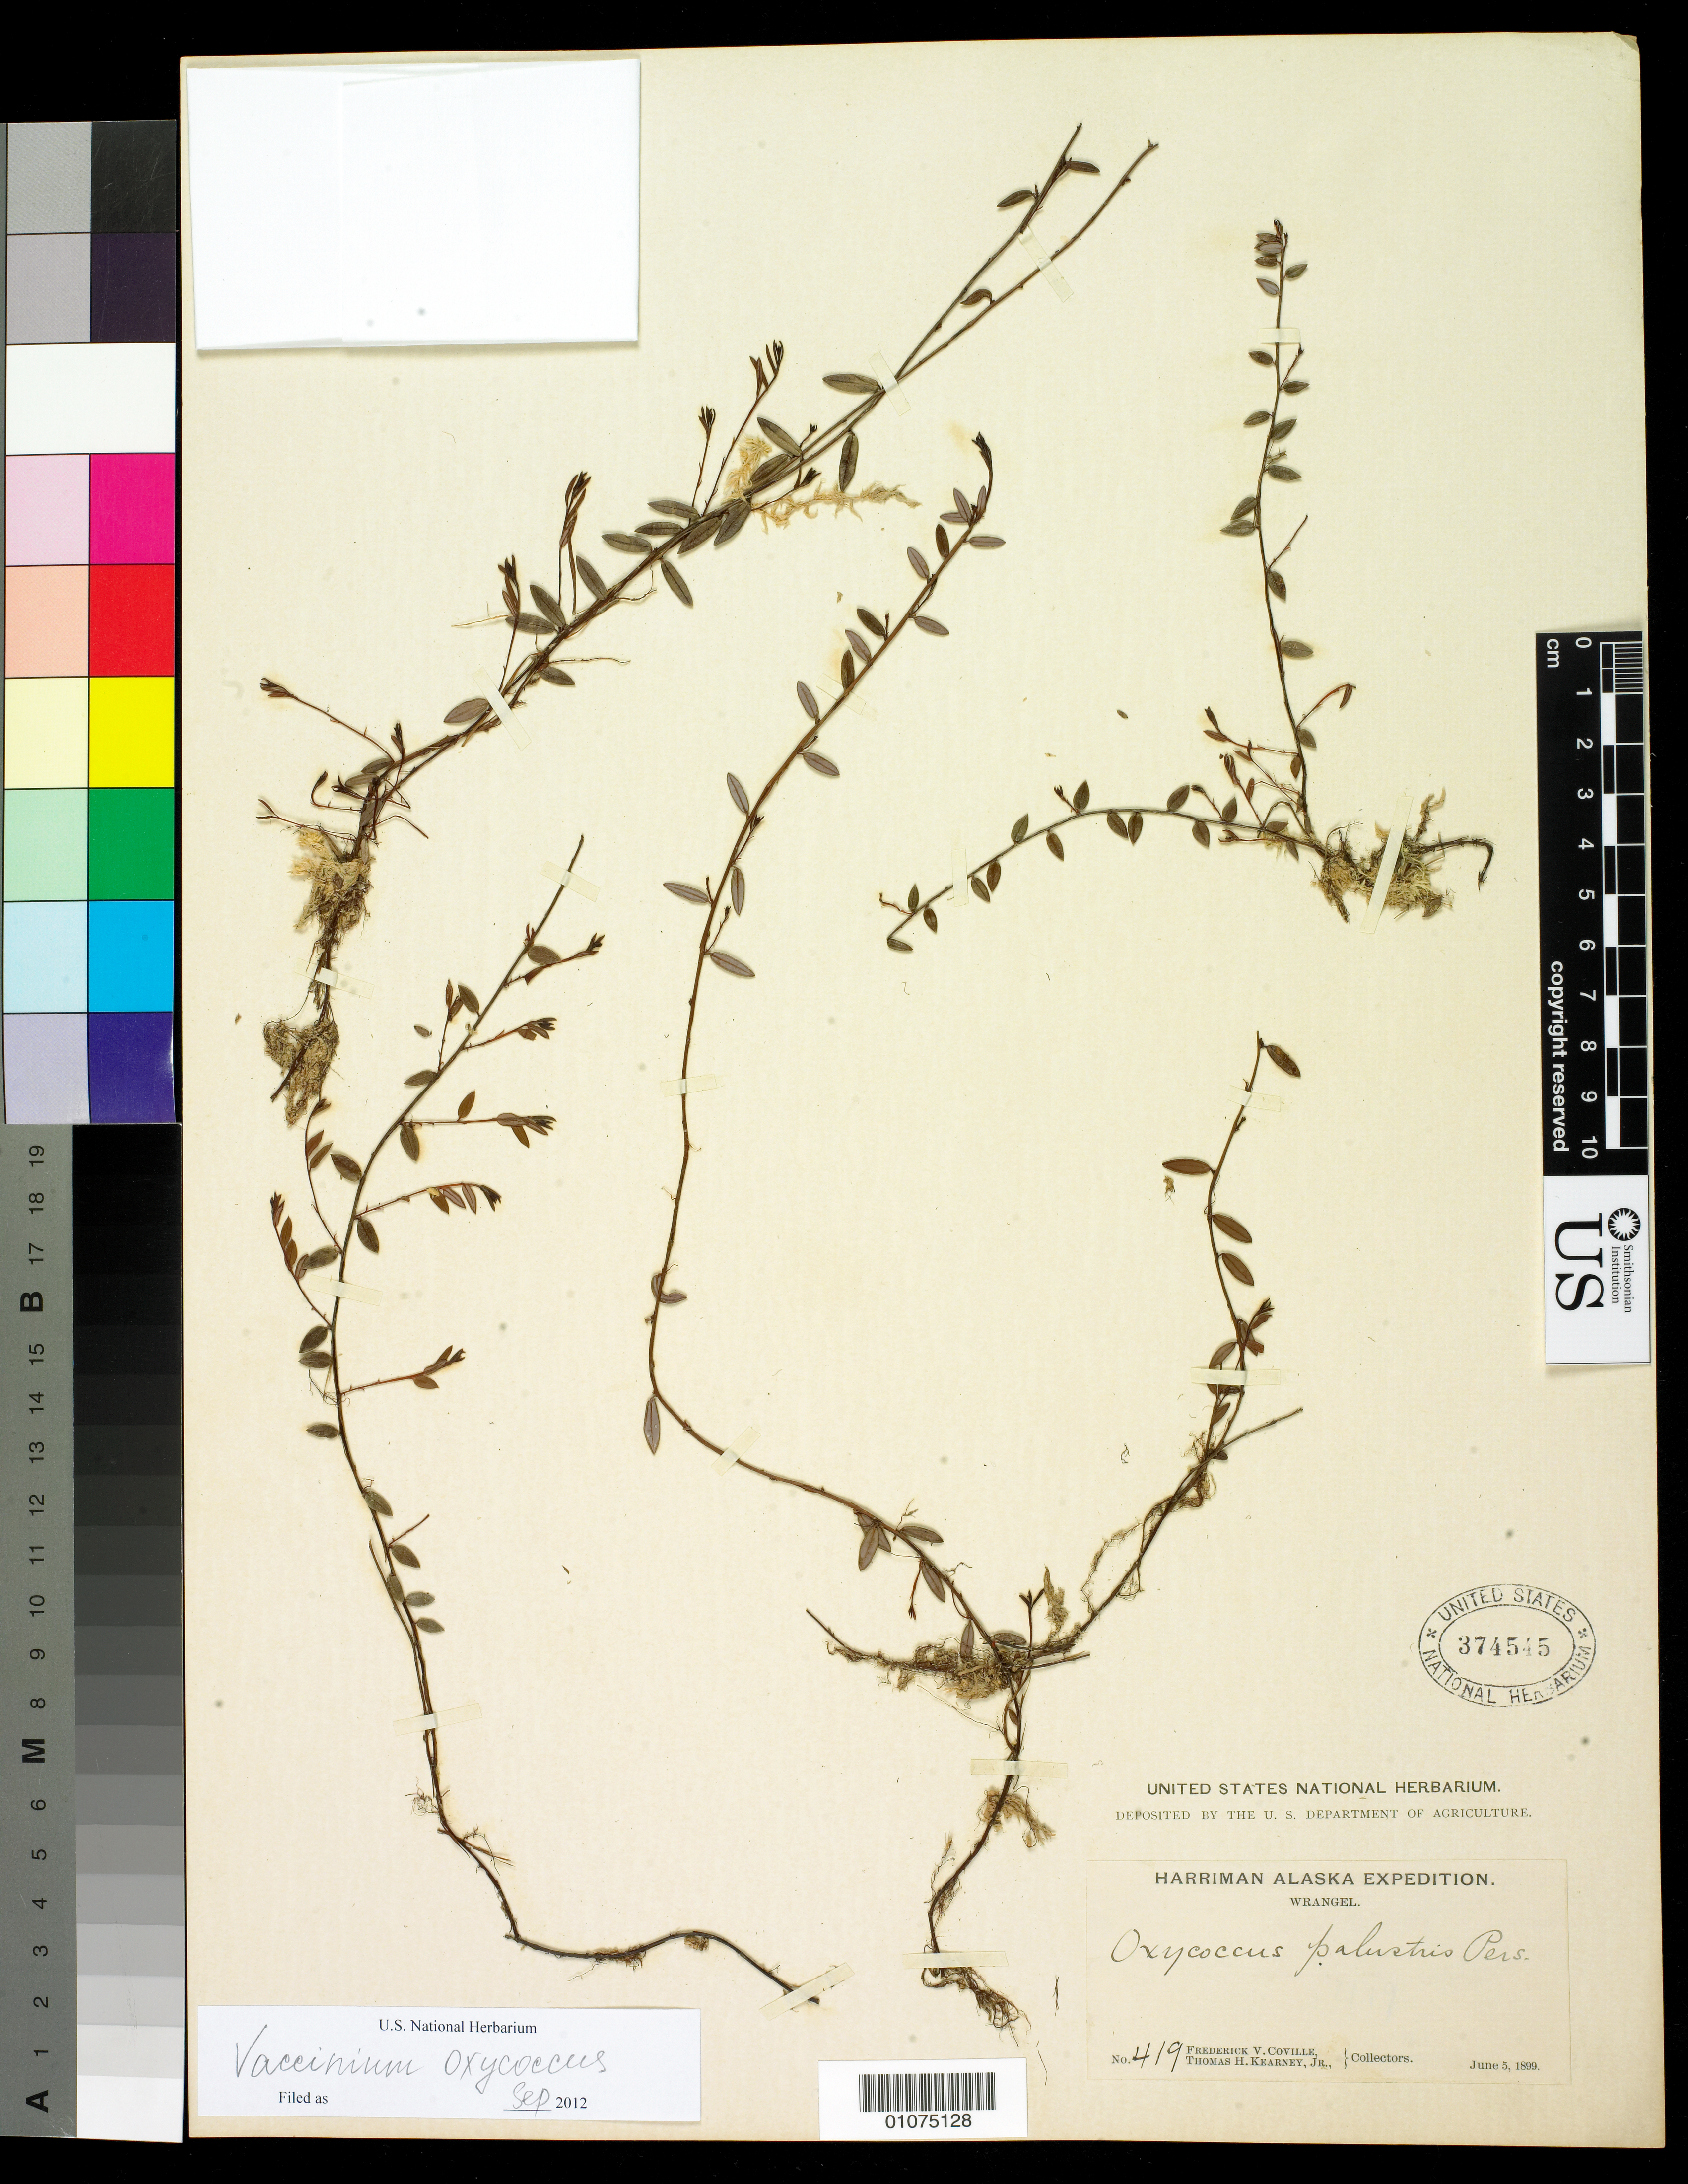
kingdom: Plantae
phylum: Tracheophyta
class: Magnoliopsida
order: Ericales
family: Ericaceae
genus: Vaccinium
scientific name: Vaccinium oxycoccos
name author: L.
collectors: F. V. Coville & T. H. Kearney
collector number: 419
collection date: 1899-06-05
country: United States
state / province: Alaska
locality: Wrangell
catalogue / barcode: US 374545